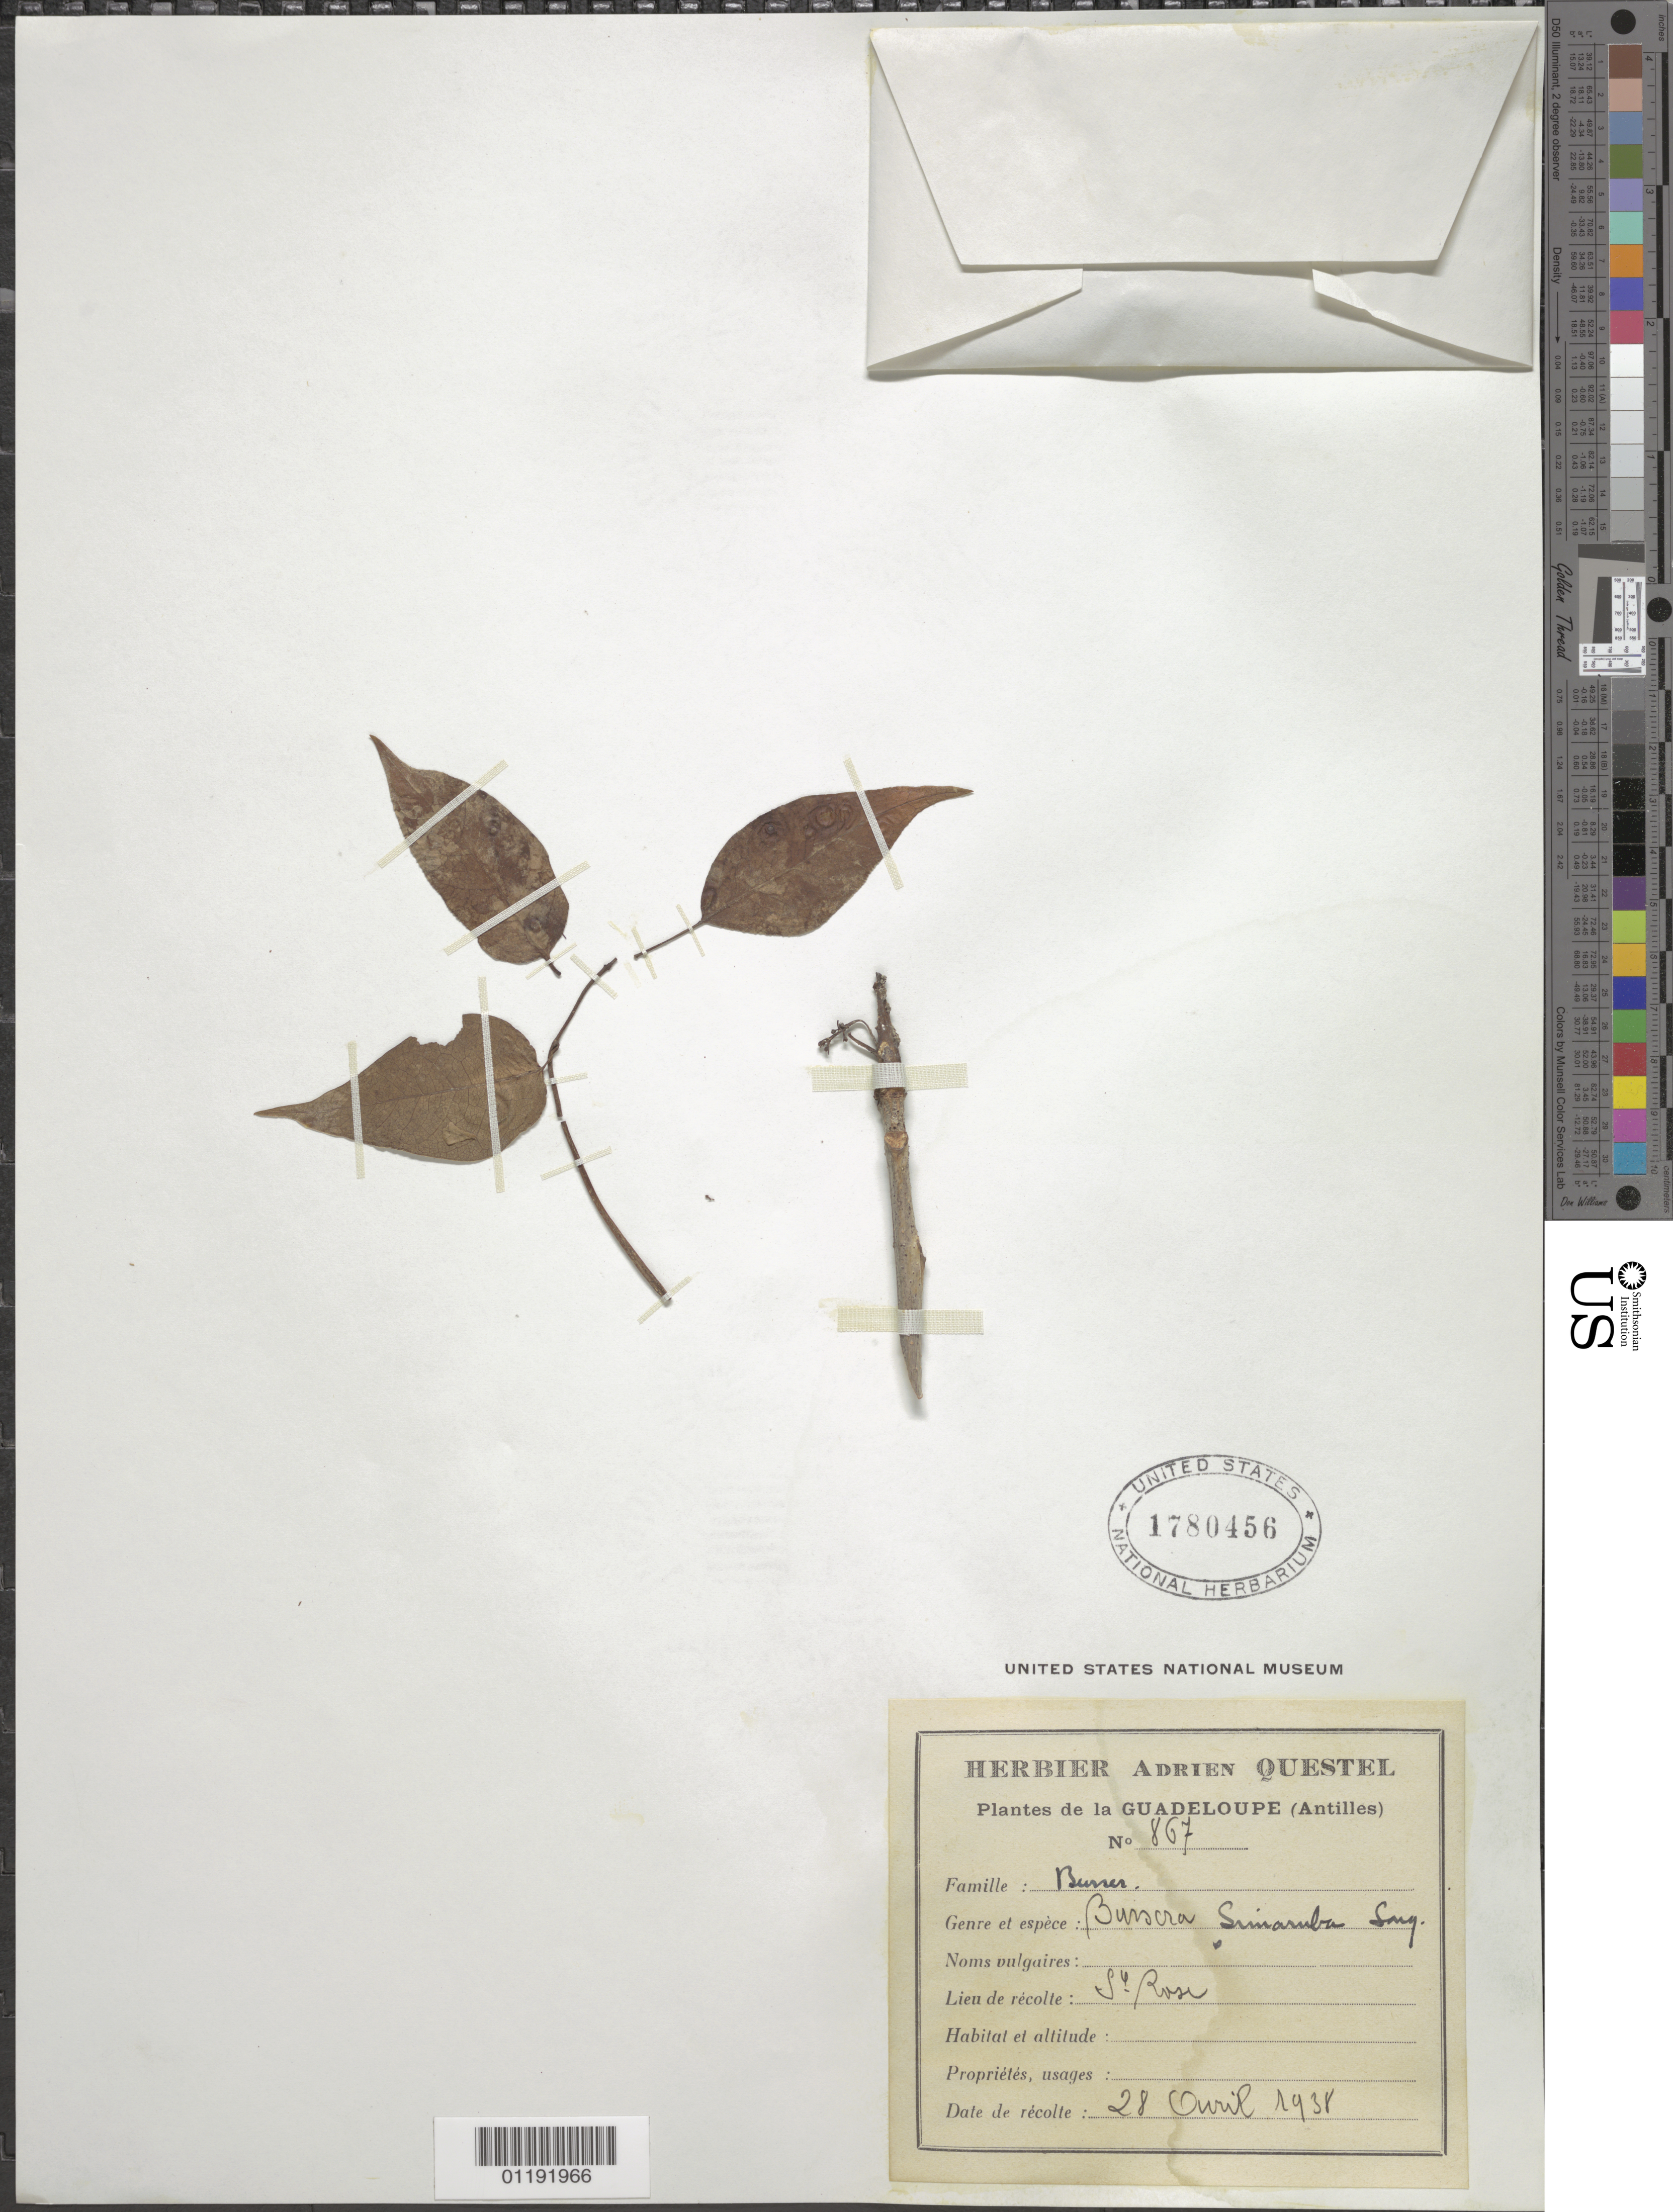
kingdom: Plantae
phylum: Tracheophyta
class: Magnoliopsida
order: Sapindales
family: Burseraceae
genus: Bursera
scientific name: Bursera simaruba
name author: (L.) Sarg.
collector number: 867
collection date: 1938-04-28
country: Guadeloupe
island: Basse-Terre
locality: Sainte Rose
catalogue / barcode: US 1780456